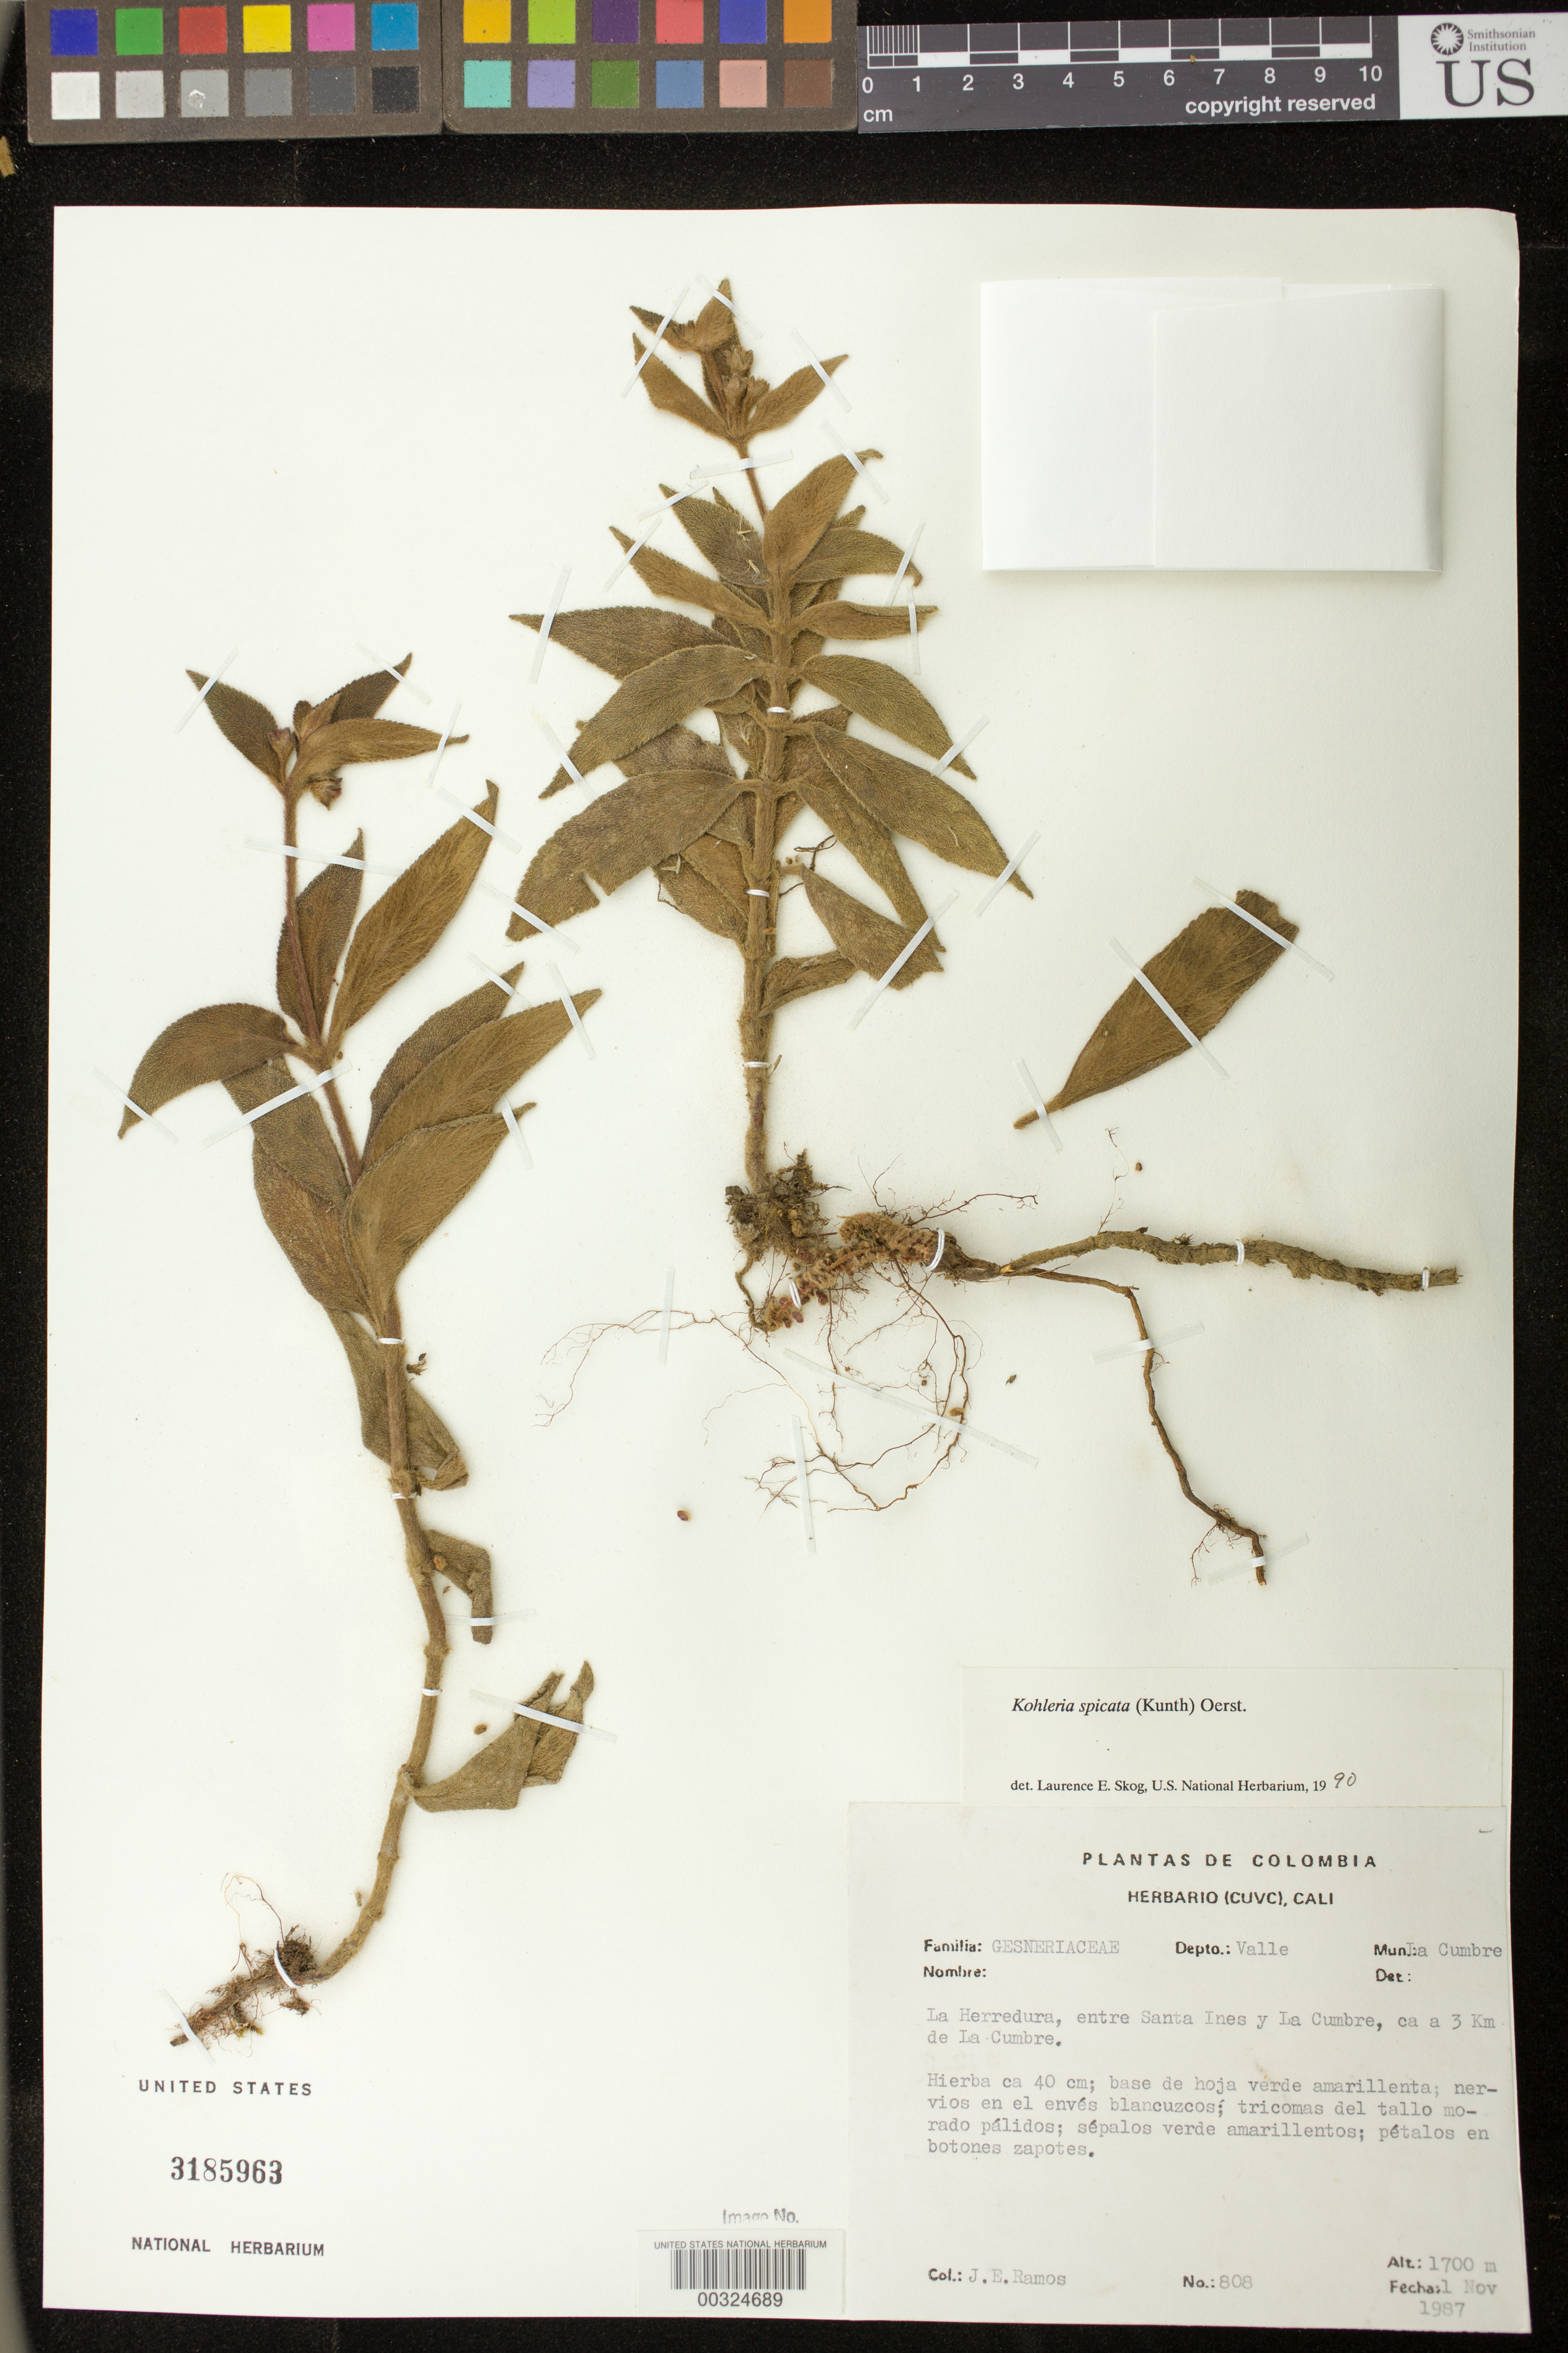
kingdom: Plantae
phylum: Tracheophyta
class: Magnoliopsida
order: Lamiales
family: Gesneriaceae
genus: Kohleria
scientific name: Kohleria spicata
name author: (Kunth) Oerst.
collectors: J. E. Ramos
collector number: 808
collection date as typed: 01 Nov 1987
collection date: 1987-11-01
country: Colombia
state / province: Valle del Cauca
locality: Mun. of La Cumbre, La Herredura, between Santa Ines and La Cumbre, ca 3 km from La Cumbre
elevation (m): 1700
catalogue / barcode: US 3185963